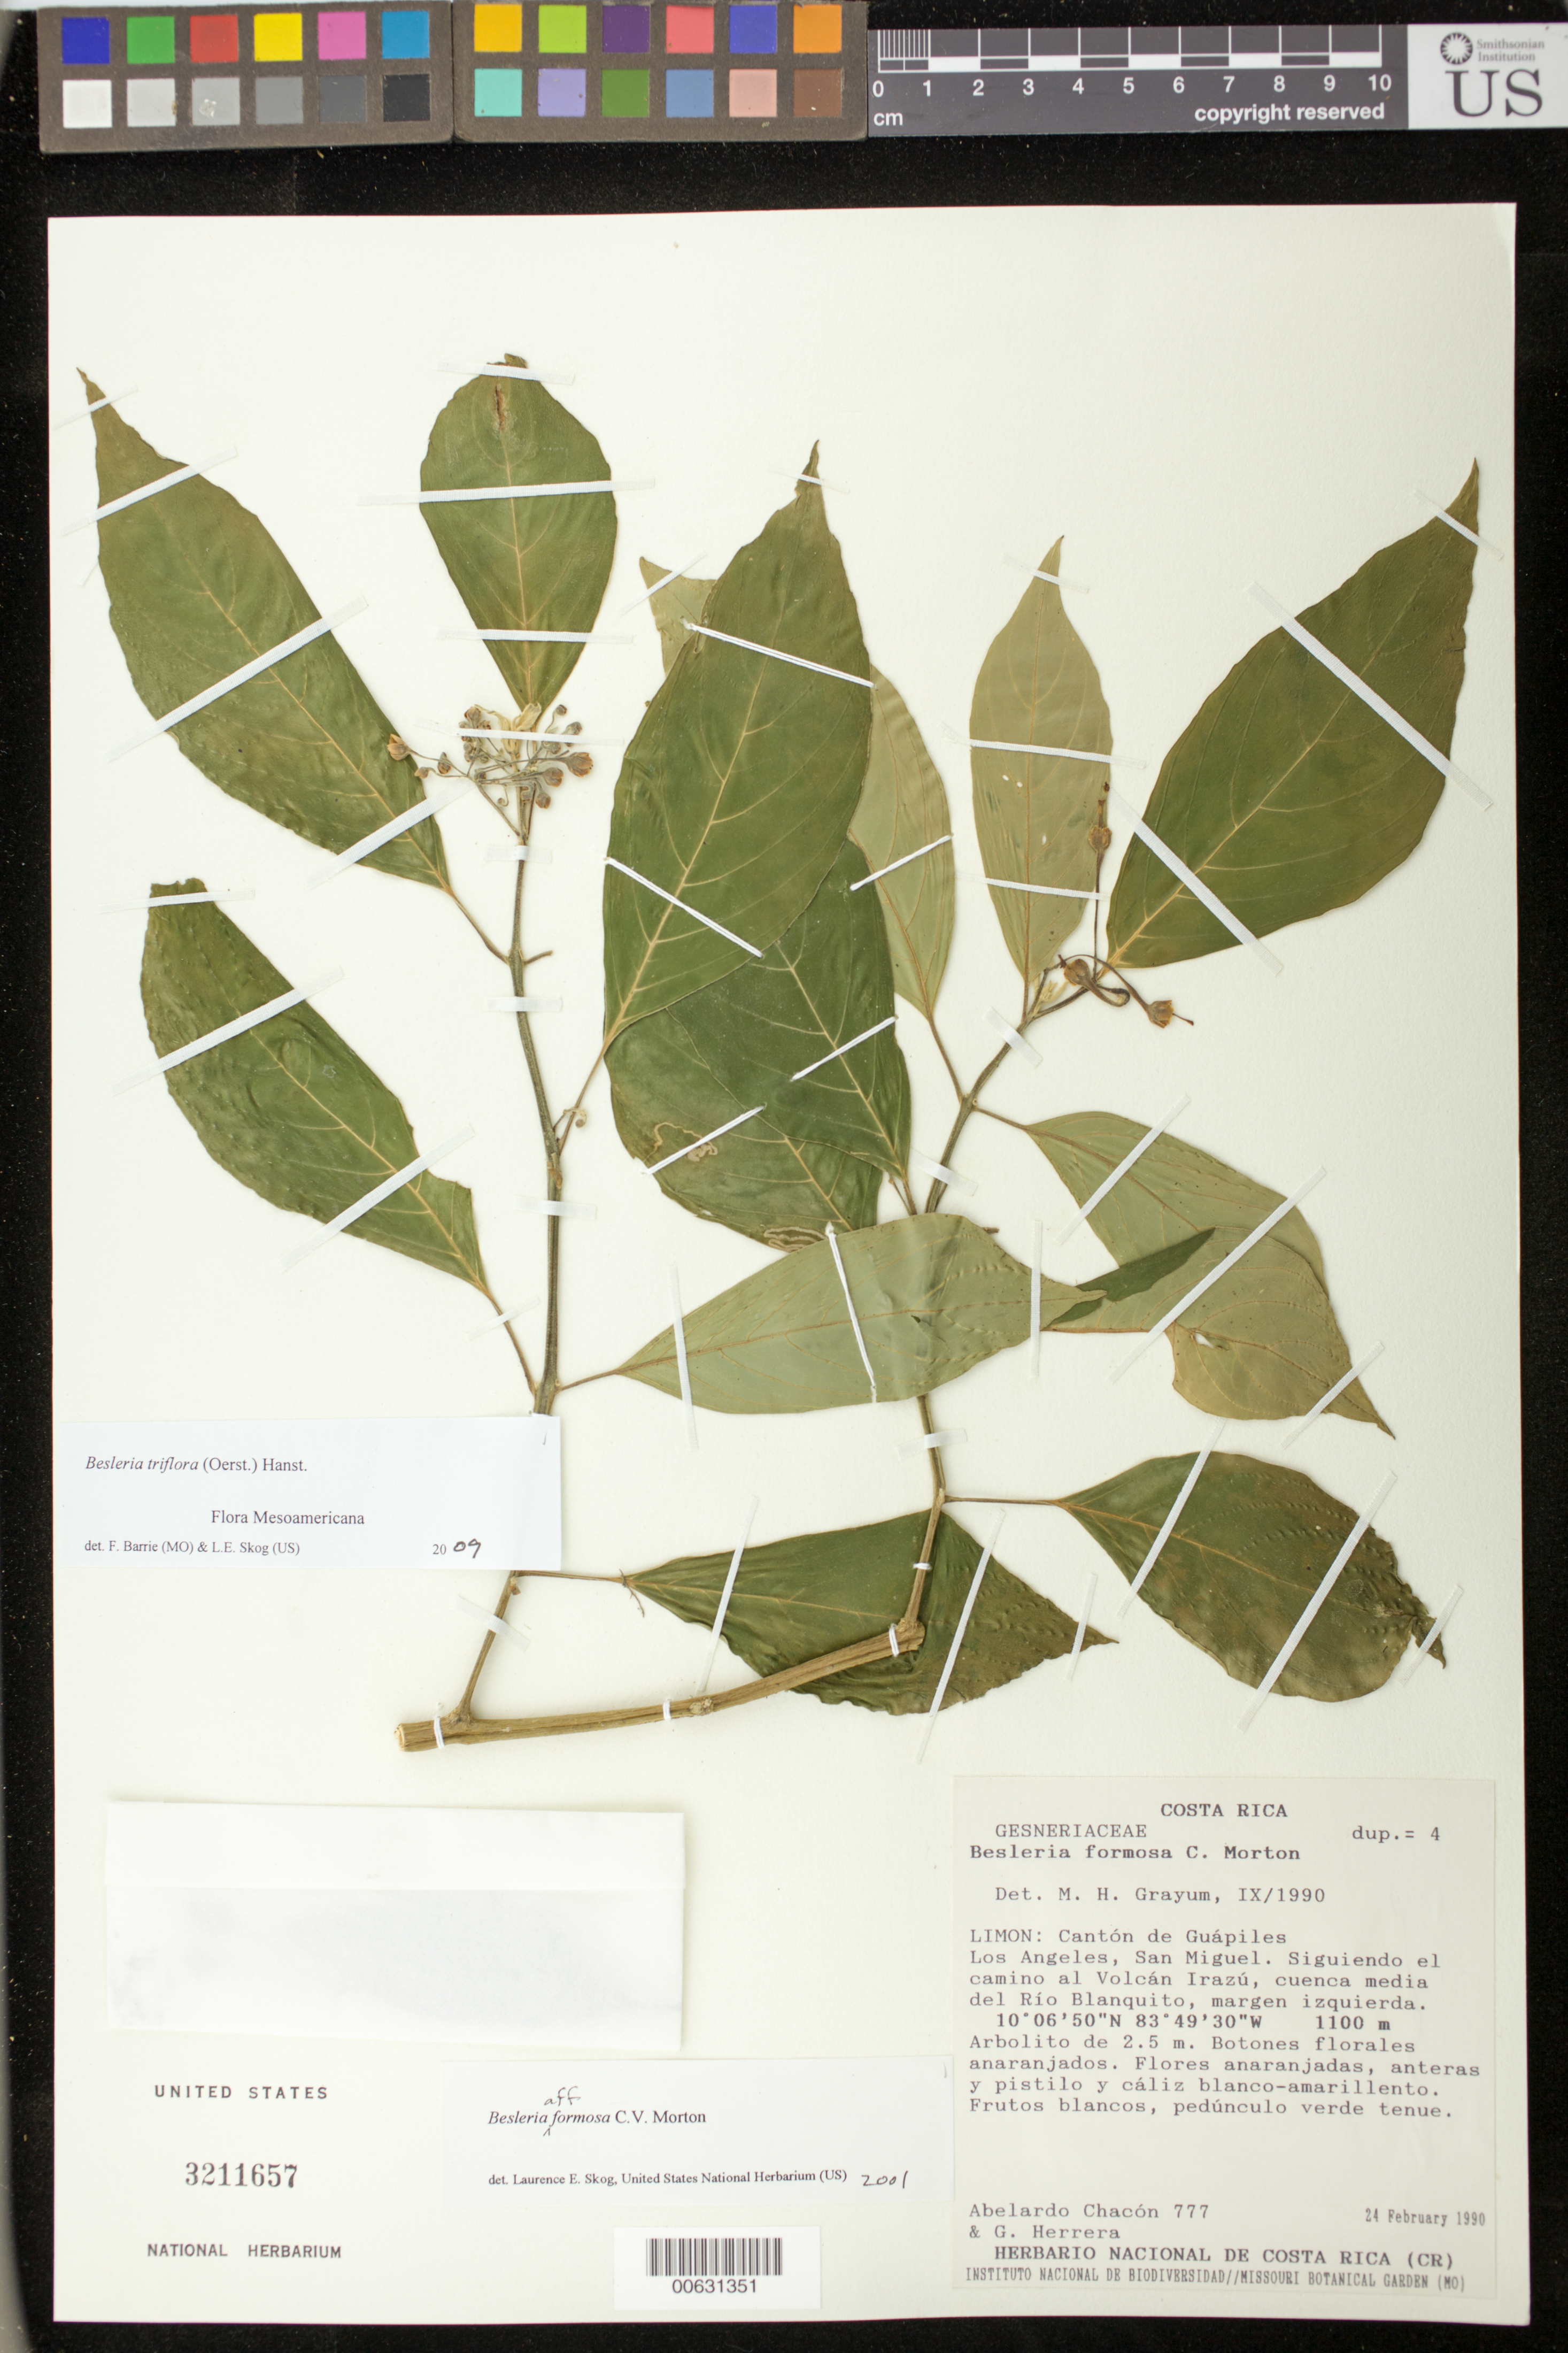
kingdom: Plantae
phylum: Tracheophyta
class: Magnoliopsida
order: Lamiales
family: Gesneriaceae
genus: Besleria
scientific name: Besleria triflora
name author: (Oerst.) Hanst.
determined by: Barrie, F. R.; Skog, Laurence E.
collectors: A. Chacón & G. Herrera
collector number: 777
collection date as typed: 24 Feb 1990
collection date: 1990-02-24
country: Costa Rica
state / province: Limón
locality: Cantón de Guápiles, Los Angeles, San Miguel, Siguiendo el camino al Volcán Irazú, cuenca media del Río Blanquito, margen izquierda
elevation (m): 1100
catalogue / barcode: US 3211657